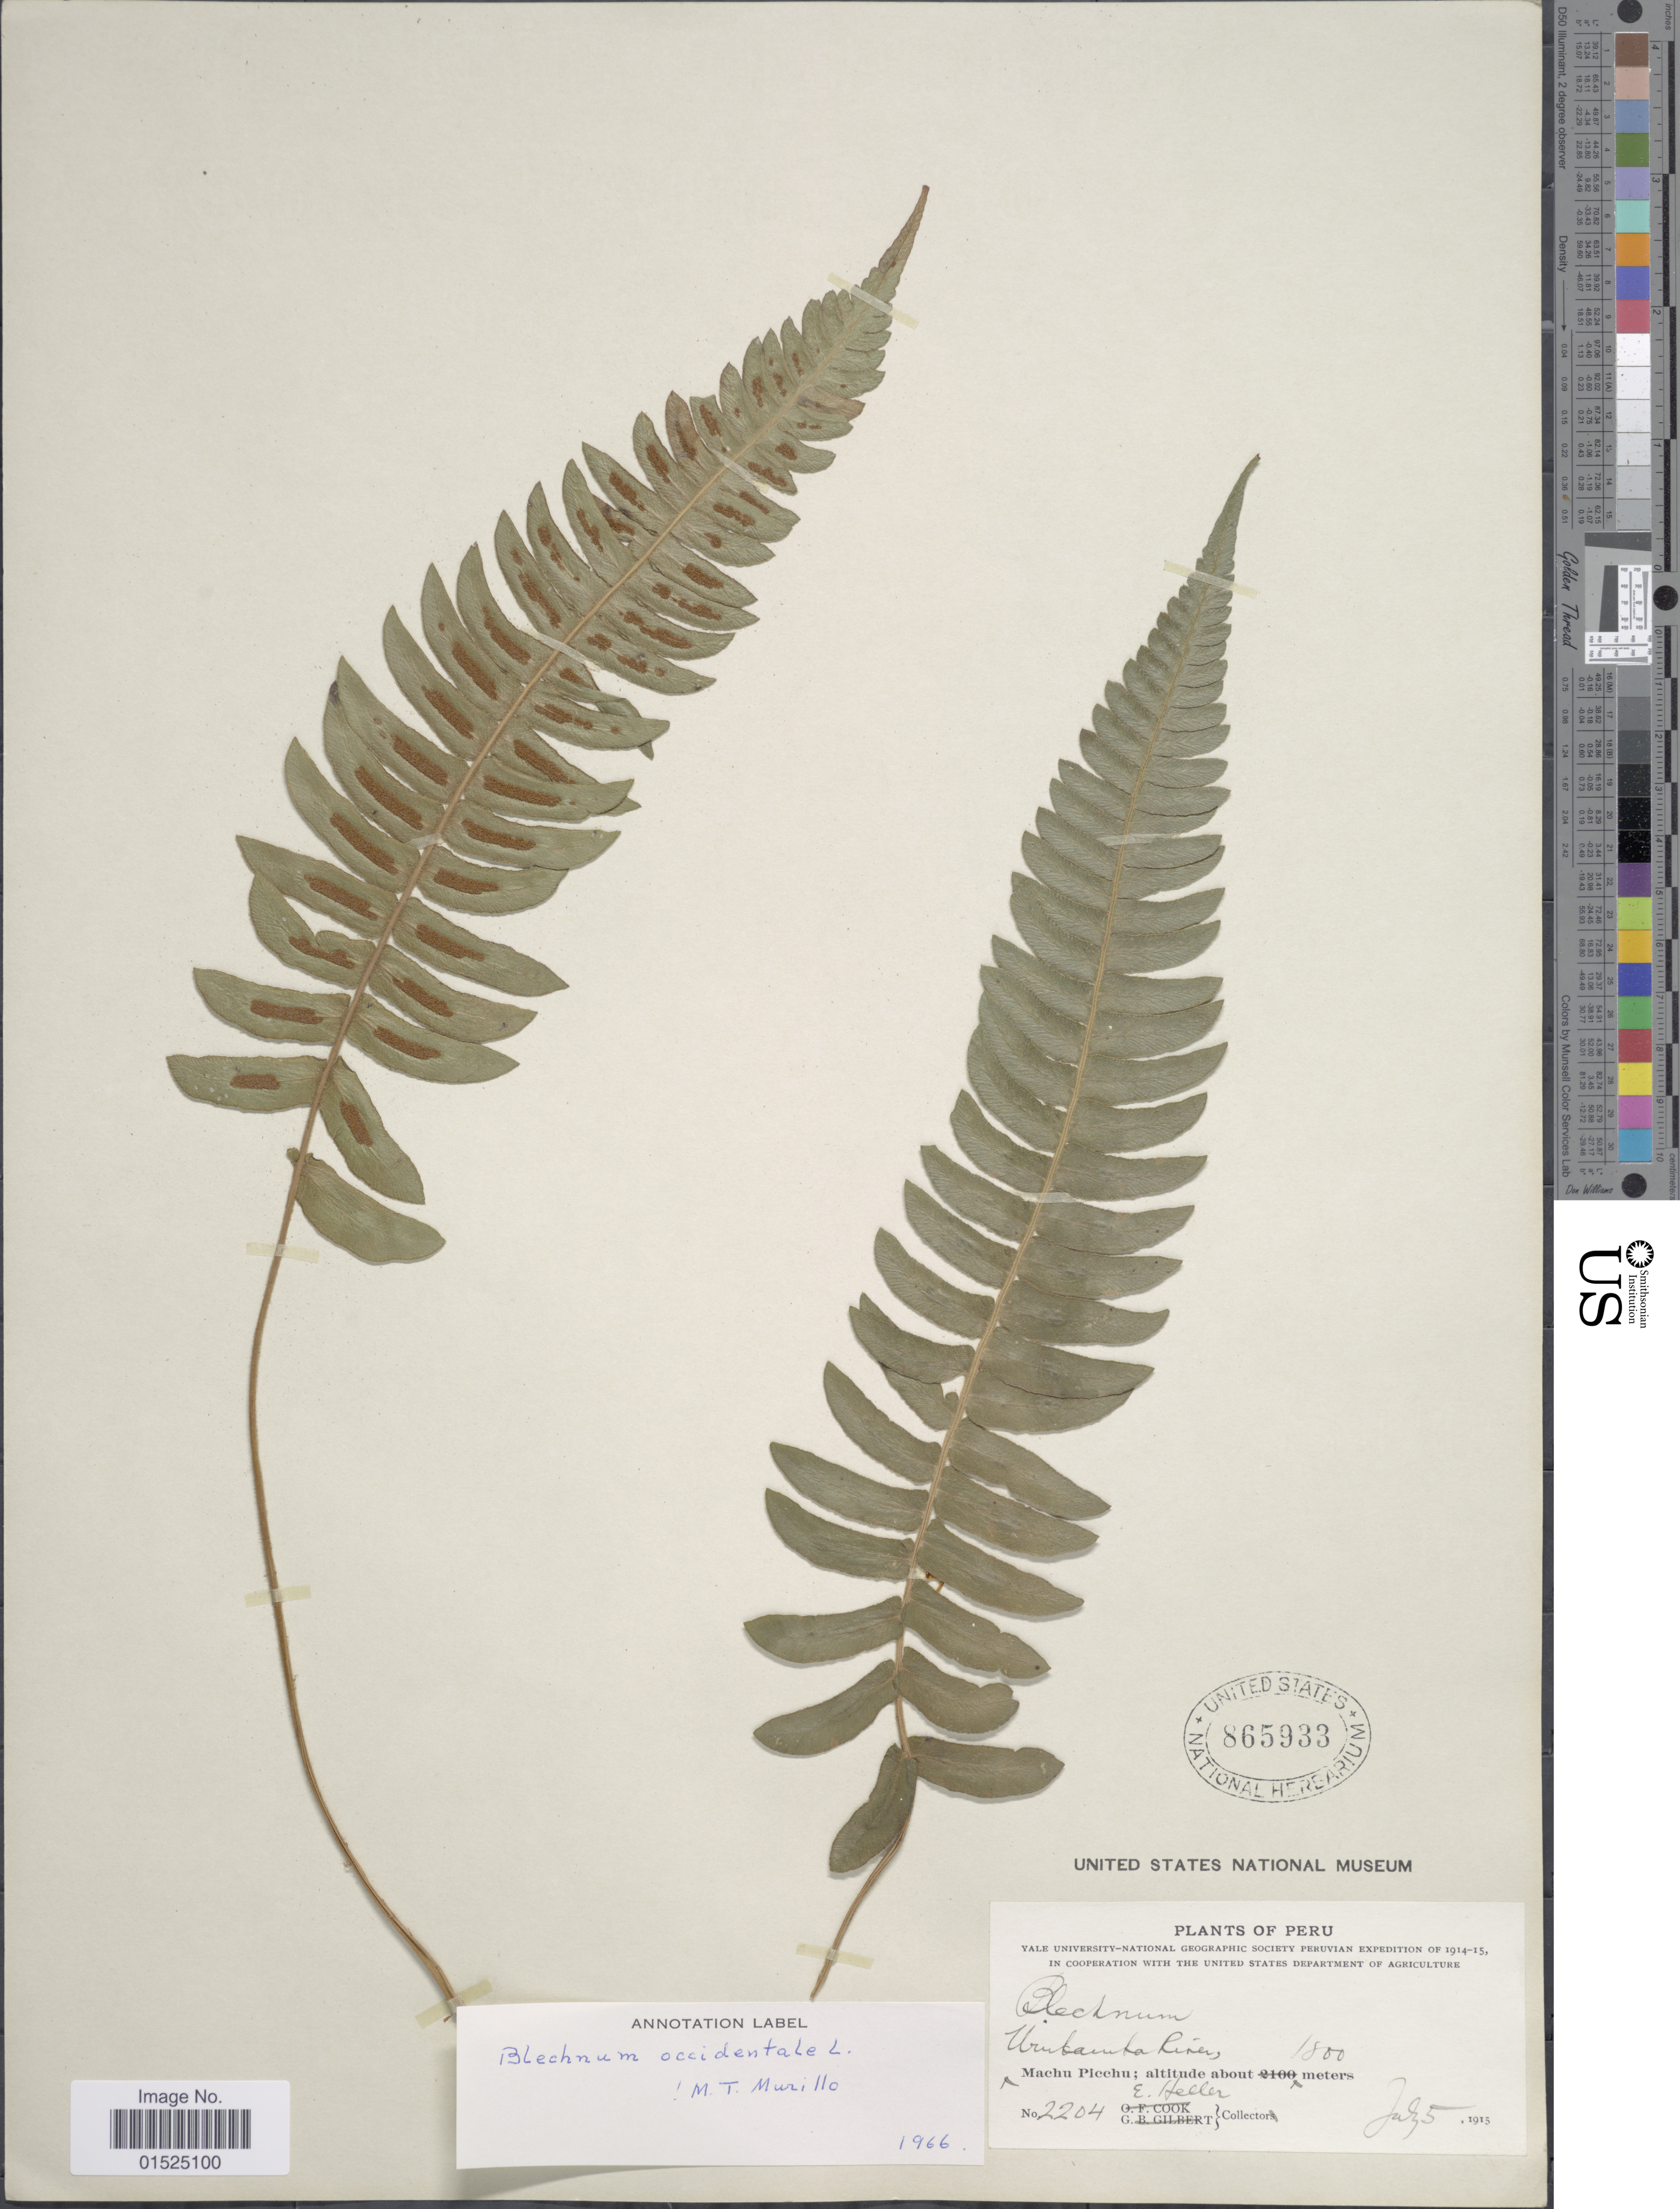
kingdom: Plantae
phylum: Tracheophyta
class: Polypodiopsida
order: Polypodiales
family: Blechnaceae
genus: Blechnum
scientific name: Blechnum appendiculatum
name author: Willd.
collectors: E. Heller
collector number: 2204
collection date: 1913-07-05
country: Peru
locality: Urubamba River, Machu Picchu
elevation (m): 1800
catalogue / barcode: US 865933